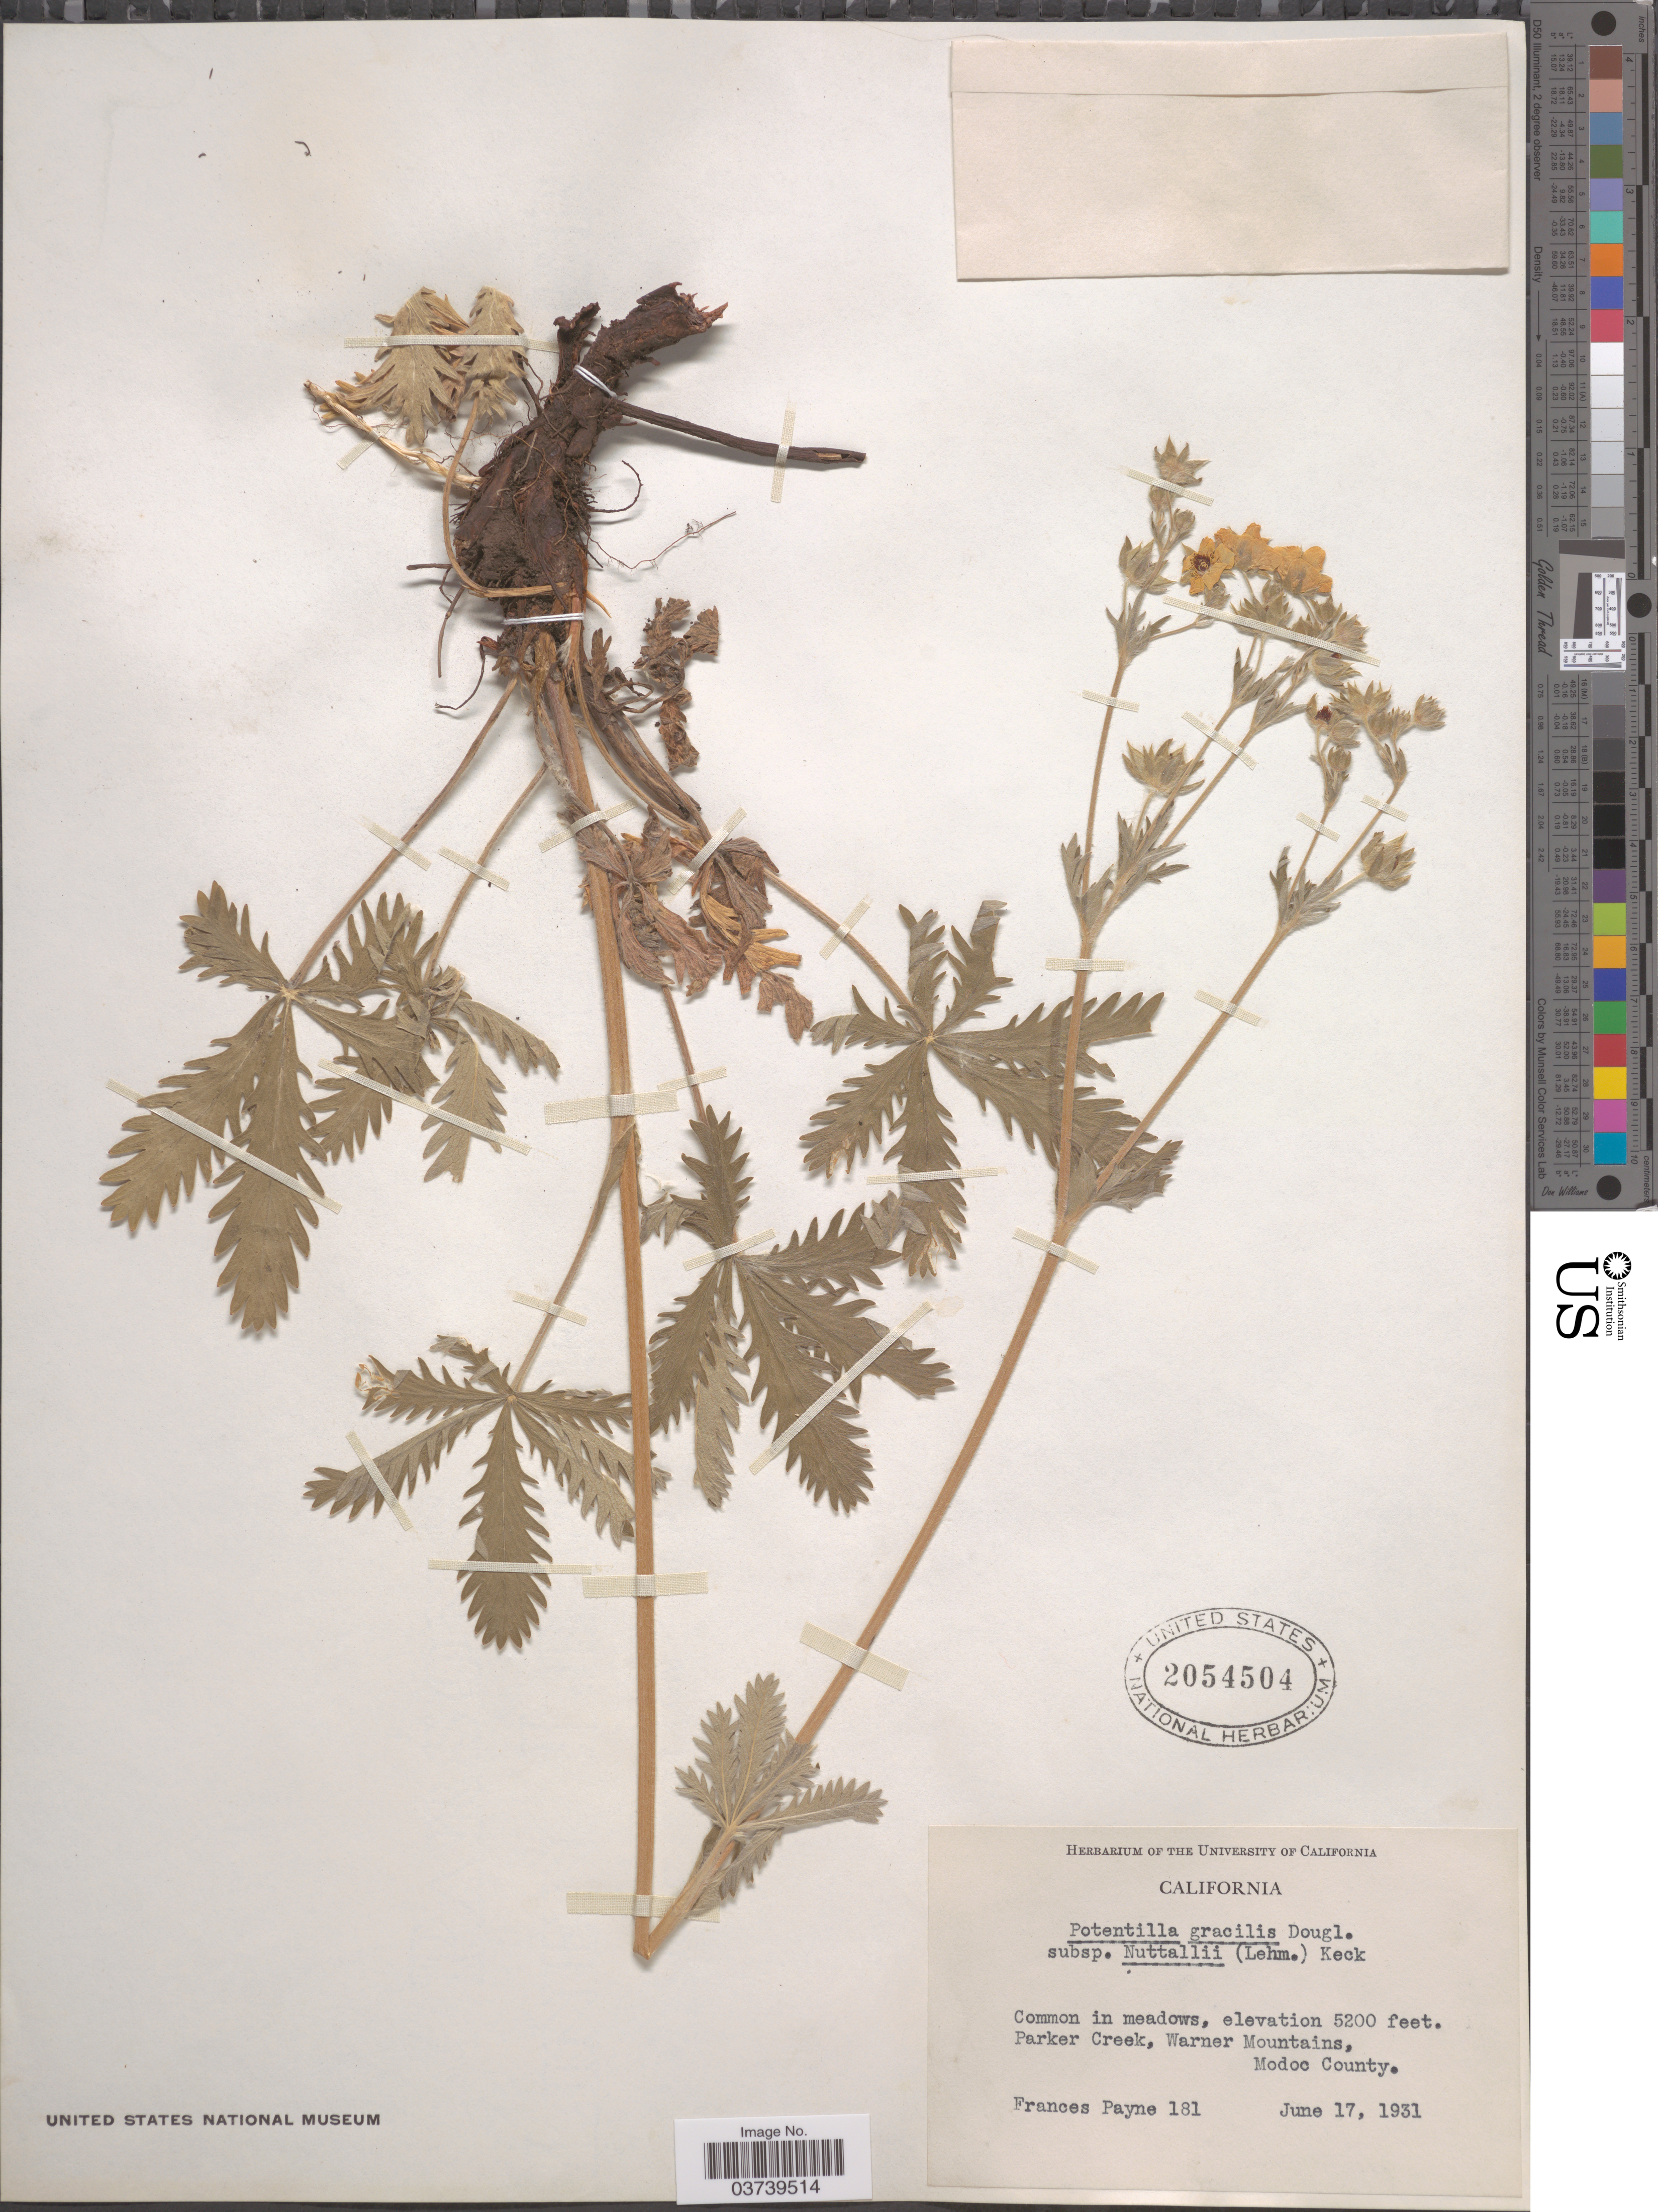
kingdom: Plantae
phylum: Tracheophyta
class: Magnoliopsida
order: Rosales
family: Rosaceae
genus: Potentilla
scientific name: Potentilla gracilis var. fastigiata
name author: (Nutt.) S. Watson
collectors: F. Payne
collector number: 181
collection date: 1931-06-17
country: United States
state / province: California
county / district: Modoc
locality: Parker Creek, Warner Mountains, Modoc County.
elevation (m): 1585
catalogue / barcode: US 2054504